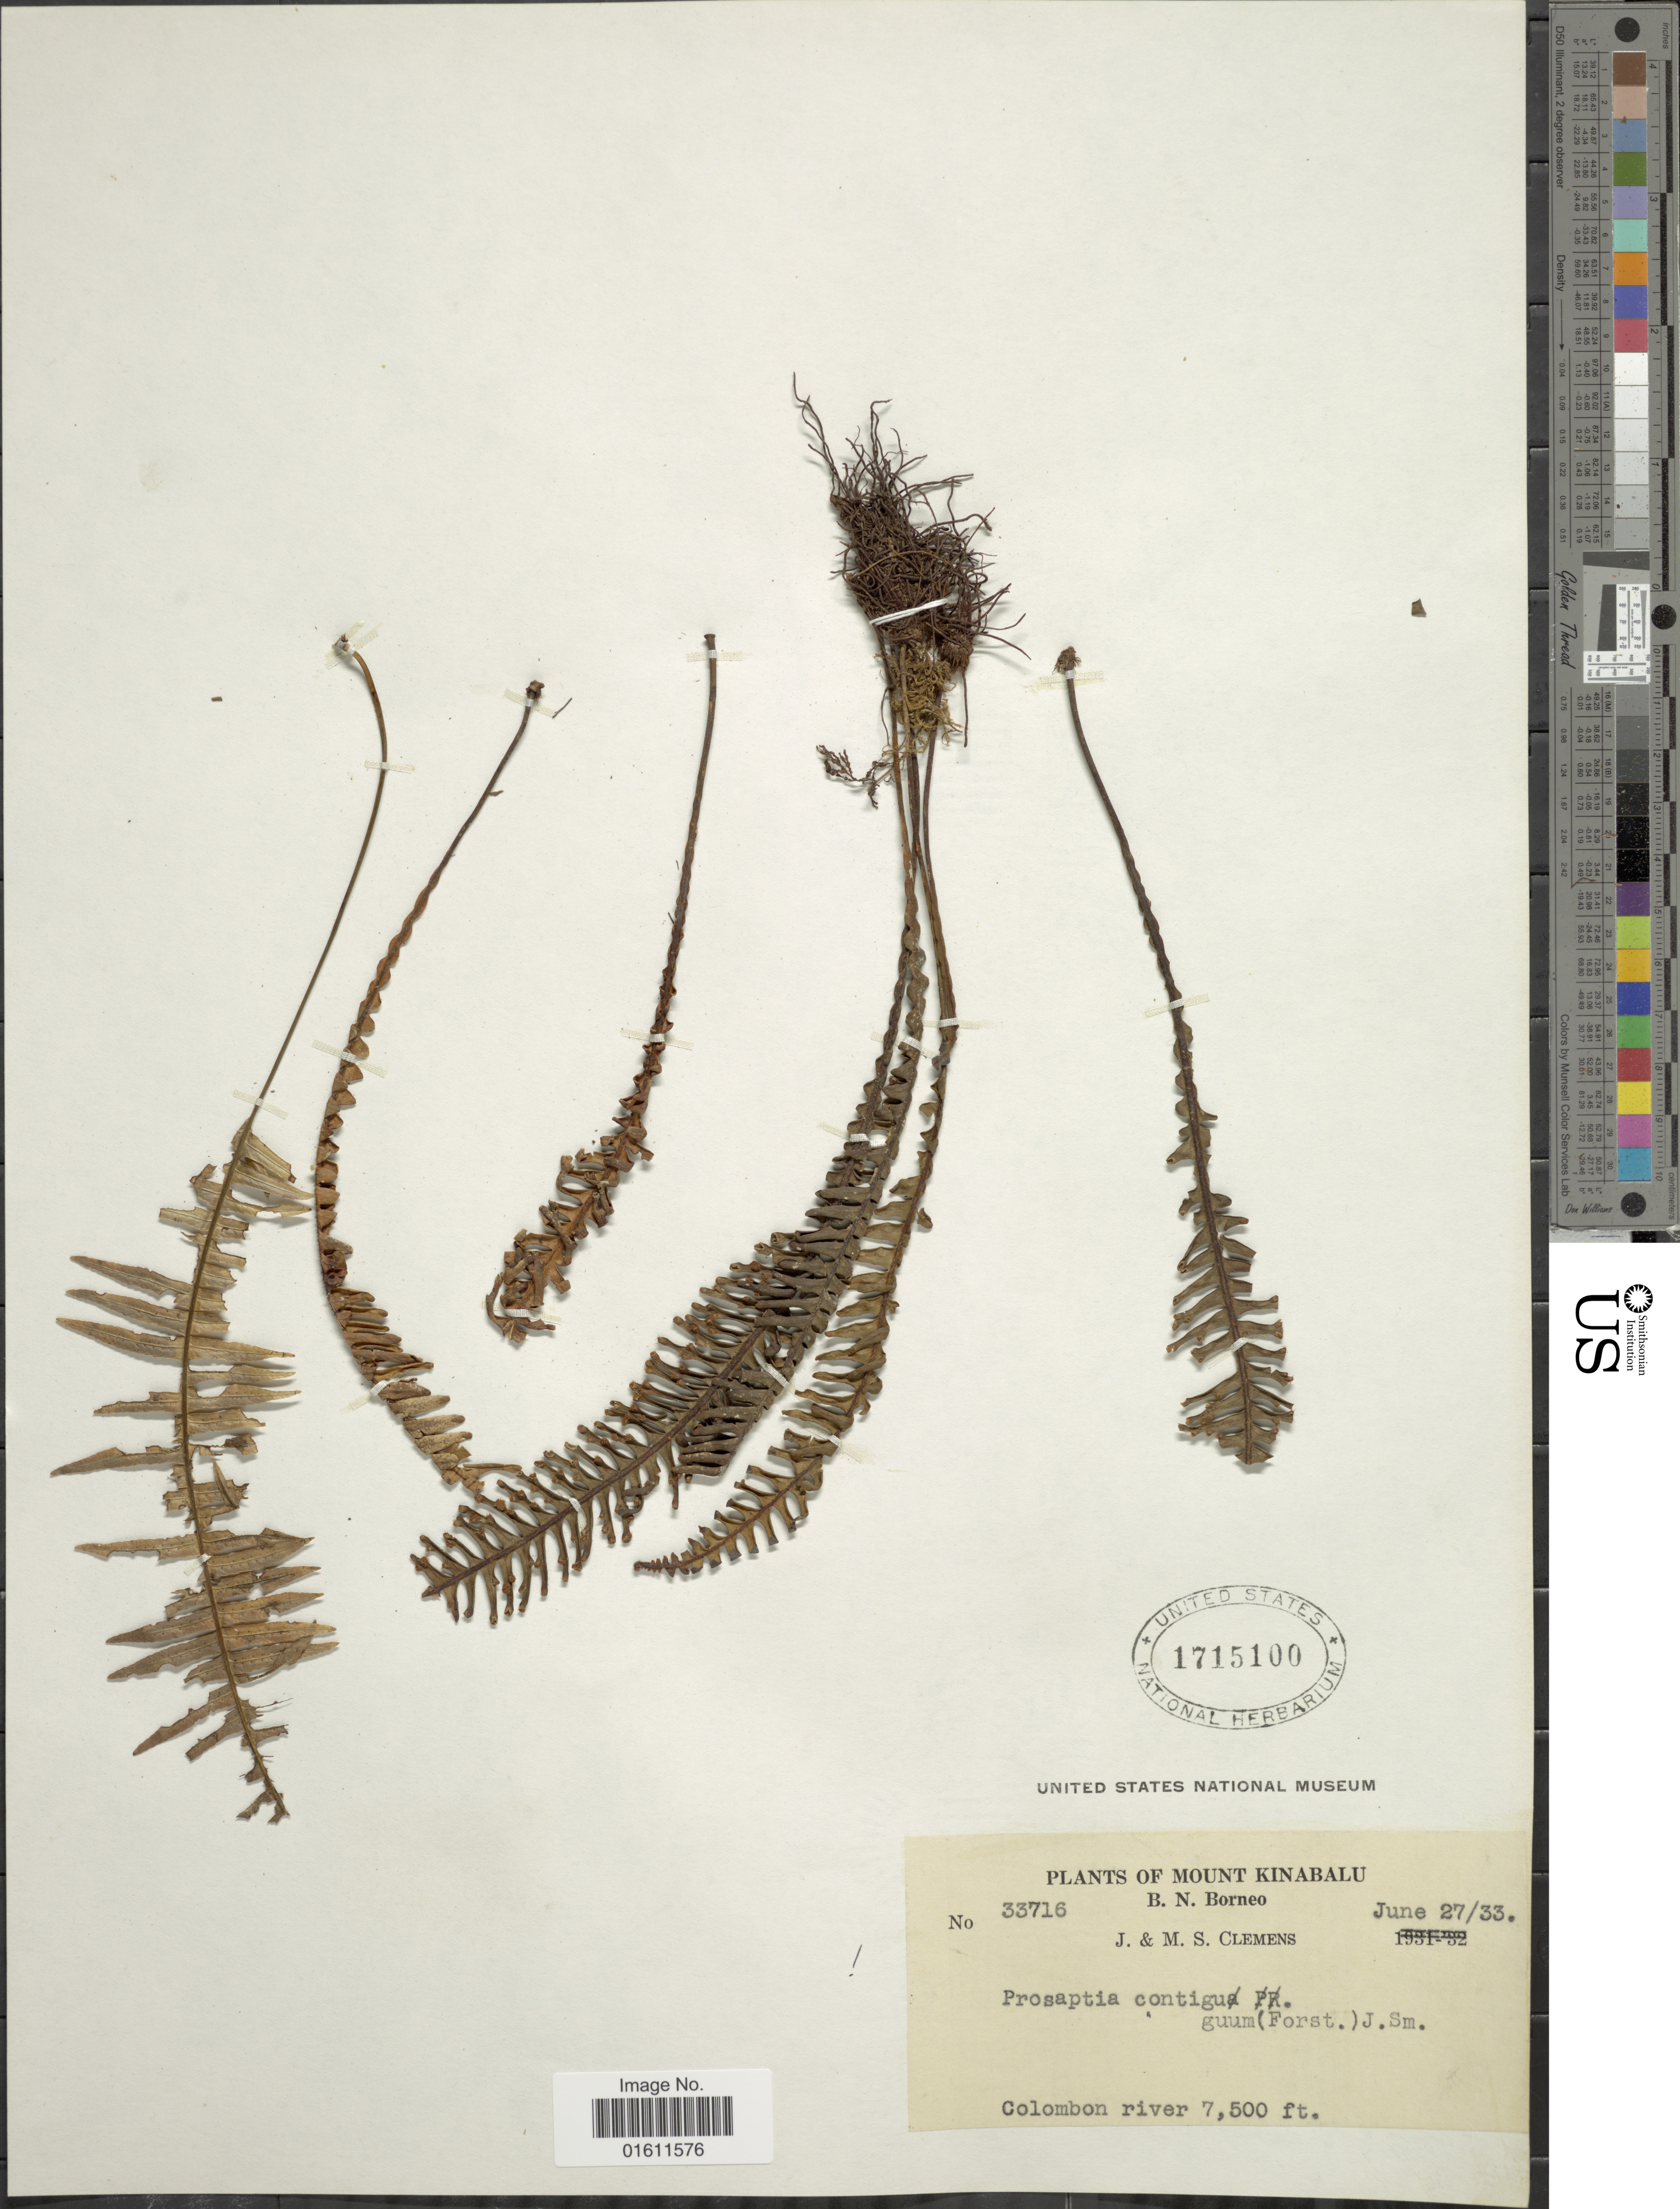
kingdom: Plantae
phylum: Tracheophyta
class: Polypodiopsida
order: Polypodiales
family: Polypodiaceae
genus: Prosaptia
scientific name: Prosaptia contigua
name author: (G. Forst.) Presl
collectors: J. Clemens & M. S. Clemens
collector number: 33716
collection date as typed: Transcribed d/m/y: 27/6/33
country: Malaysia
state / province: Sabah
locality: Mount Kinabalu, B.N. Borneo, Colombon river.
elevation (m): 2286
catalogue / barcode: US 1715100